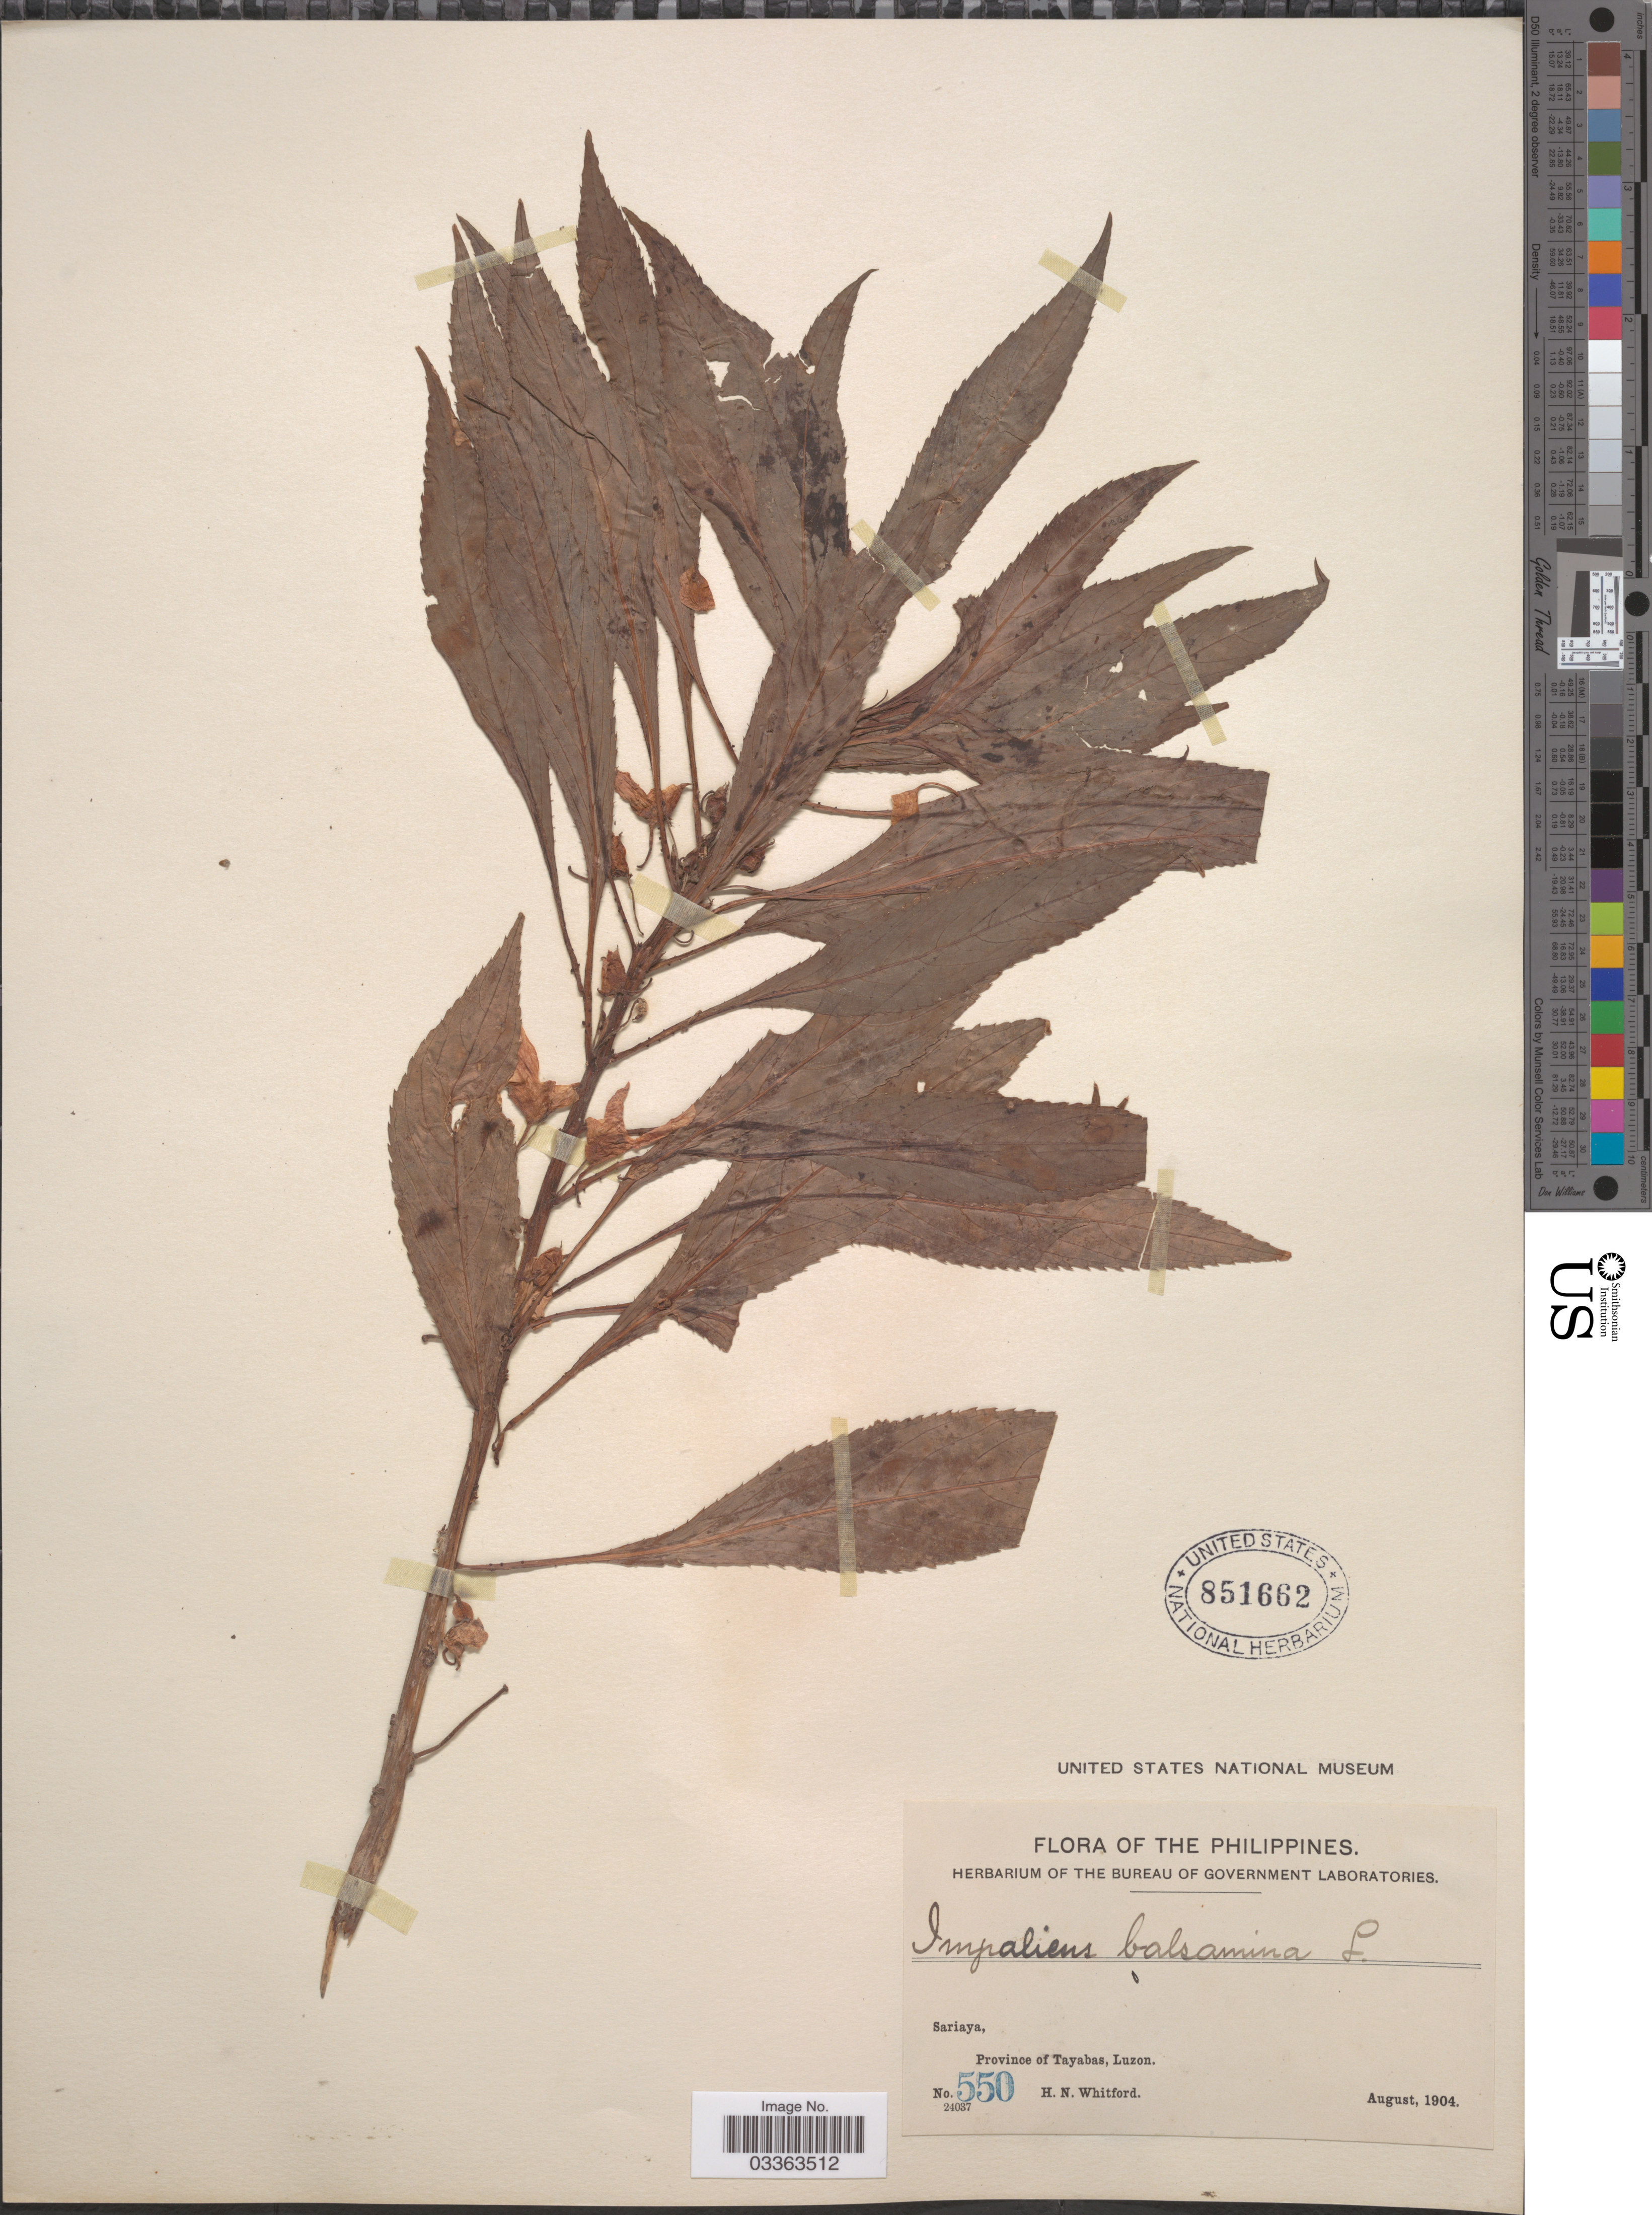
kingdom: Plantae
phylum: Tracheophyta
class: Magnoliopsida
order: Ericales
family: Balsaminaceae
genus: Impatiens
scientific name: Impatiens balsamina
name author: L.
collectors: H. N. Whitford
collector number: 550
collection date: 1904-08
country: Philippines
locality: Sariaya, Province of Tayabas, Luzon.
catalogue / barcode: US 851662